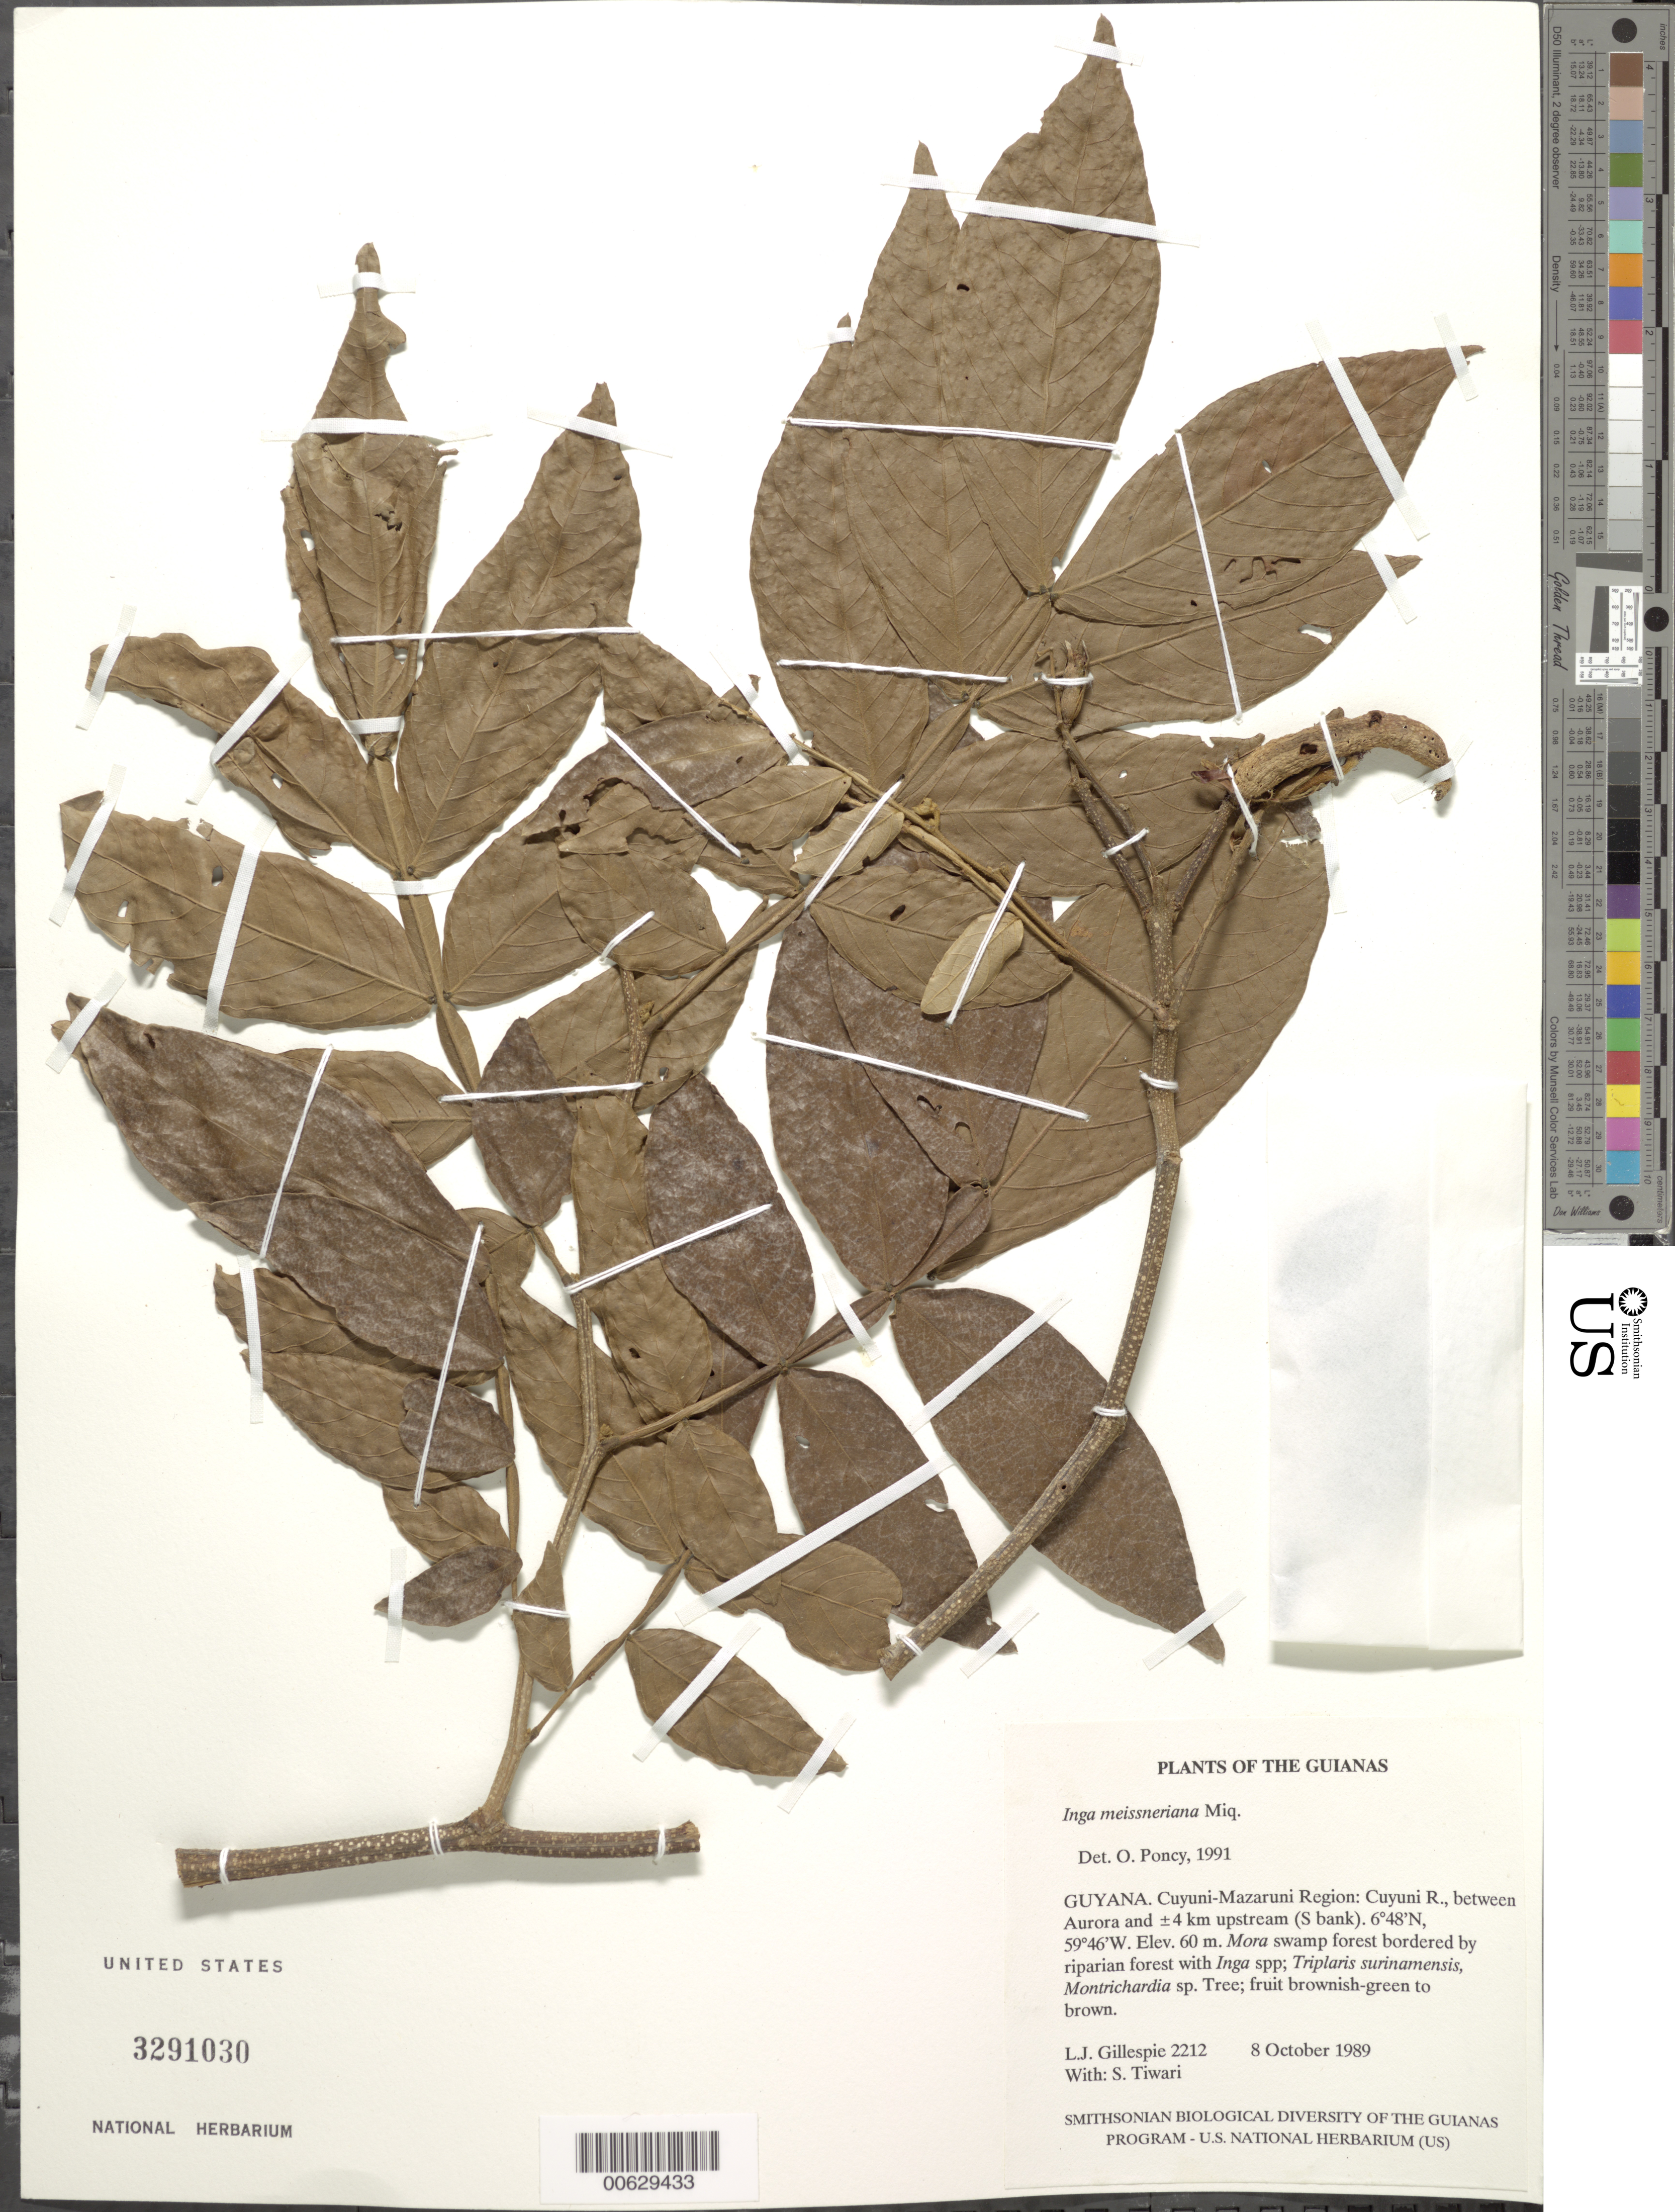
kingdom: Plantae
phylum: Tracheophyta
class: Magnoliopsida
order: Fabales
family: Fabaceae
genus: Inga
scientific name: Inga vera subsp. affinis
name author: (DC.) T.D. Penn.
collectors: L. J. Gillespie & S. Tiwari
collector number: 2212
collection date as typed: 8 October 1989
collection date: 1989-10-08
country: Guyana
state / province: Cuyuni-Mazaruni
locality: Cuyuni R., between Aurora and ±4 km upstream (S bank)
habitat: Mora swamp forest bordered by riparian forest. Inga spp; Triplaris surinamensis, Montrichardia sp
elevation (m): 60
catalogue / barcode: US 3291030